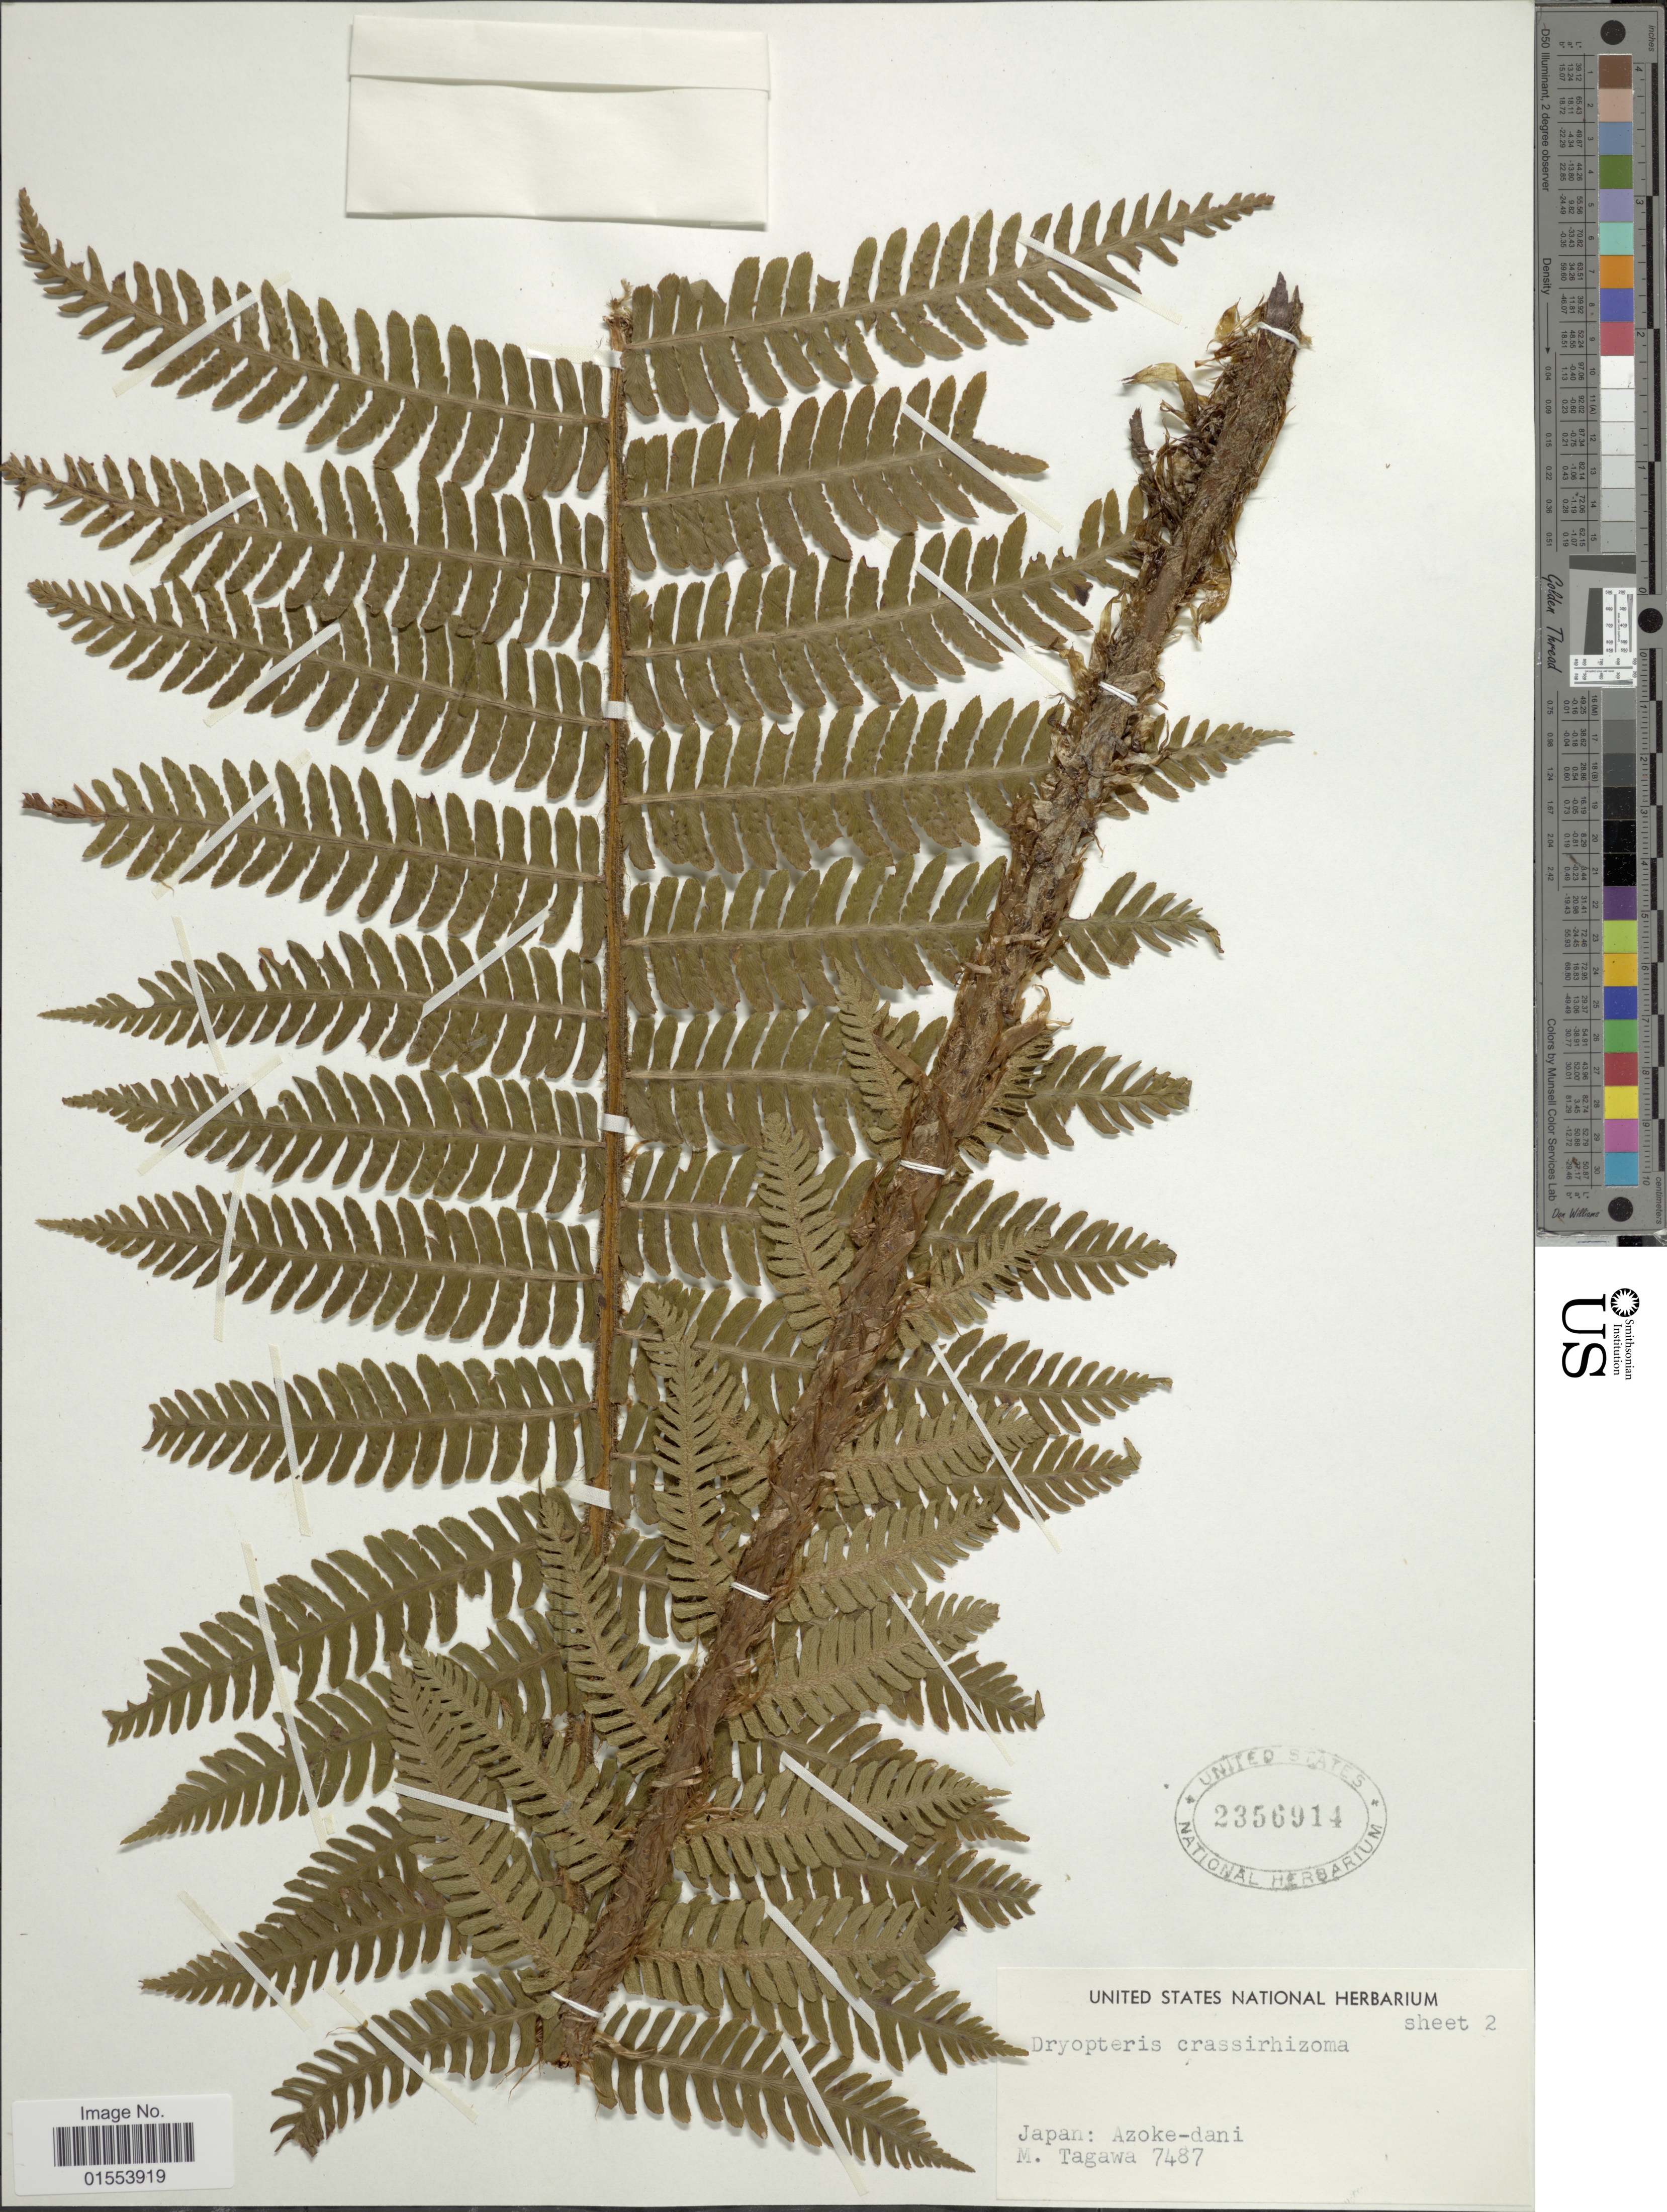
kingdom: Plantae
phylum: Tracheophyta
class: Polypodiopsida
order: Polypodiales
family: Dryopteridaceae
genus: Dryopteris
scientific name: Dryopteris crassirhizoma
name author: Nakai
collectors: M. Tagawa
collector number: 7487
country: Japan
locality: Japan: Azoke-dani.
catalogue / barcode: US 2356914